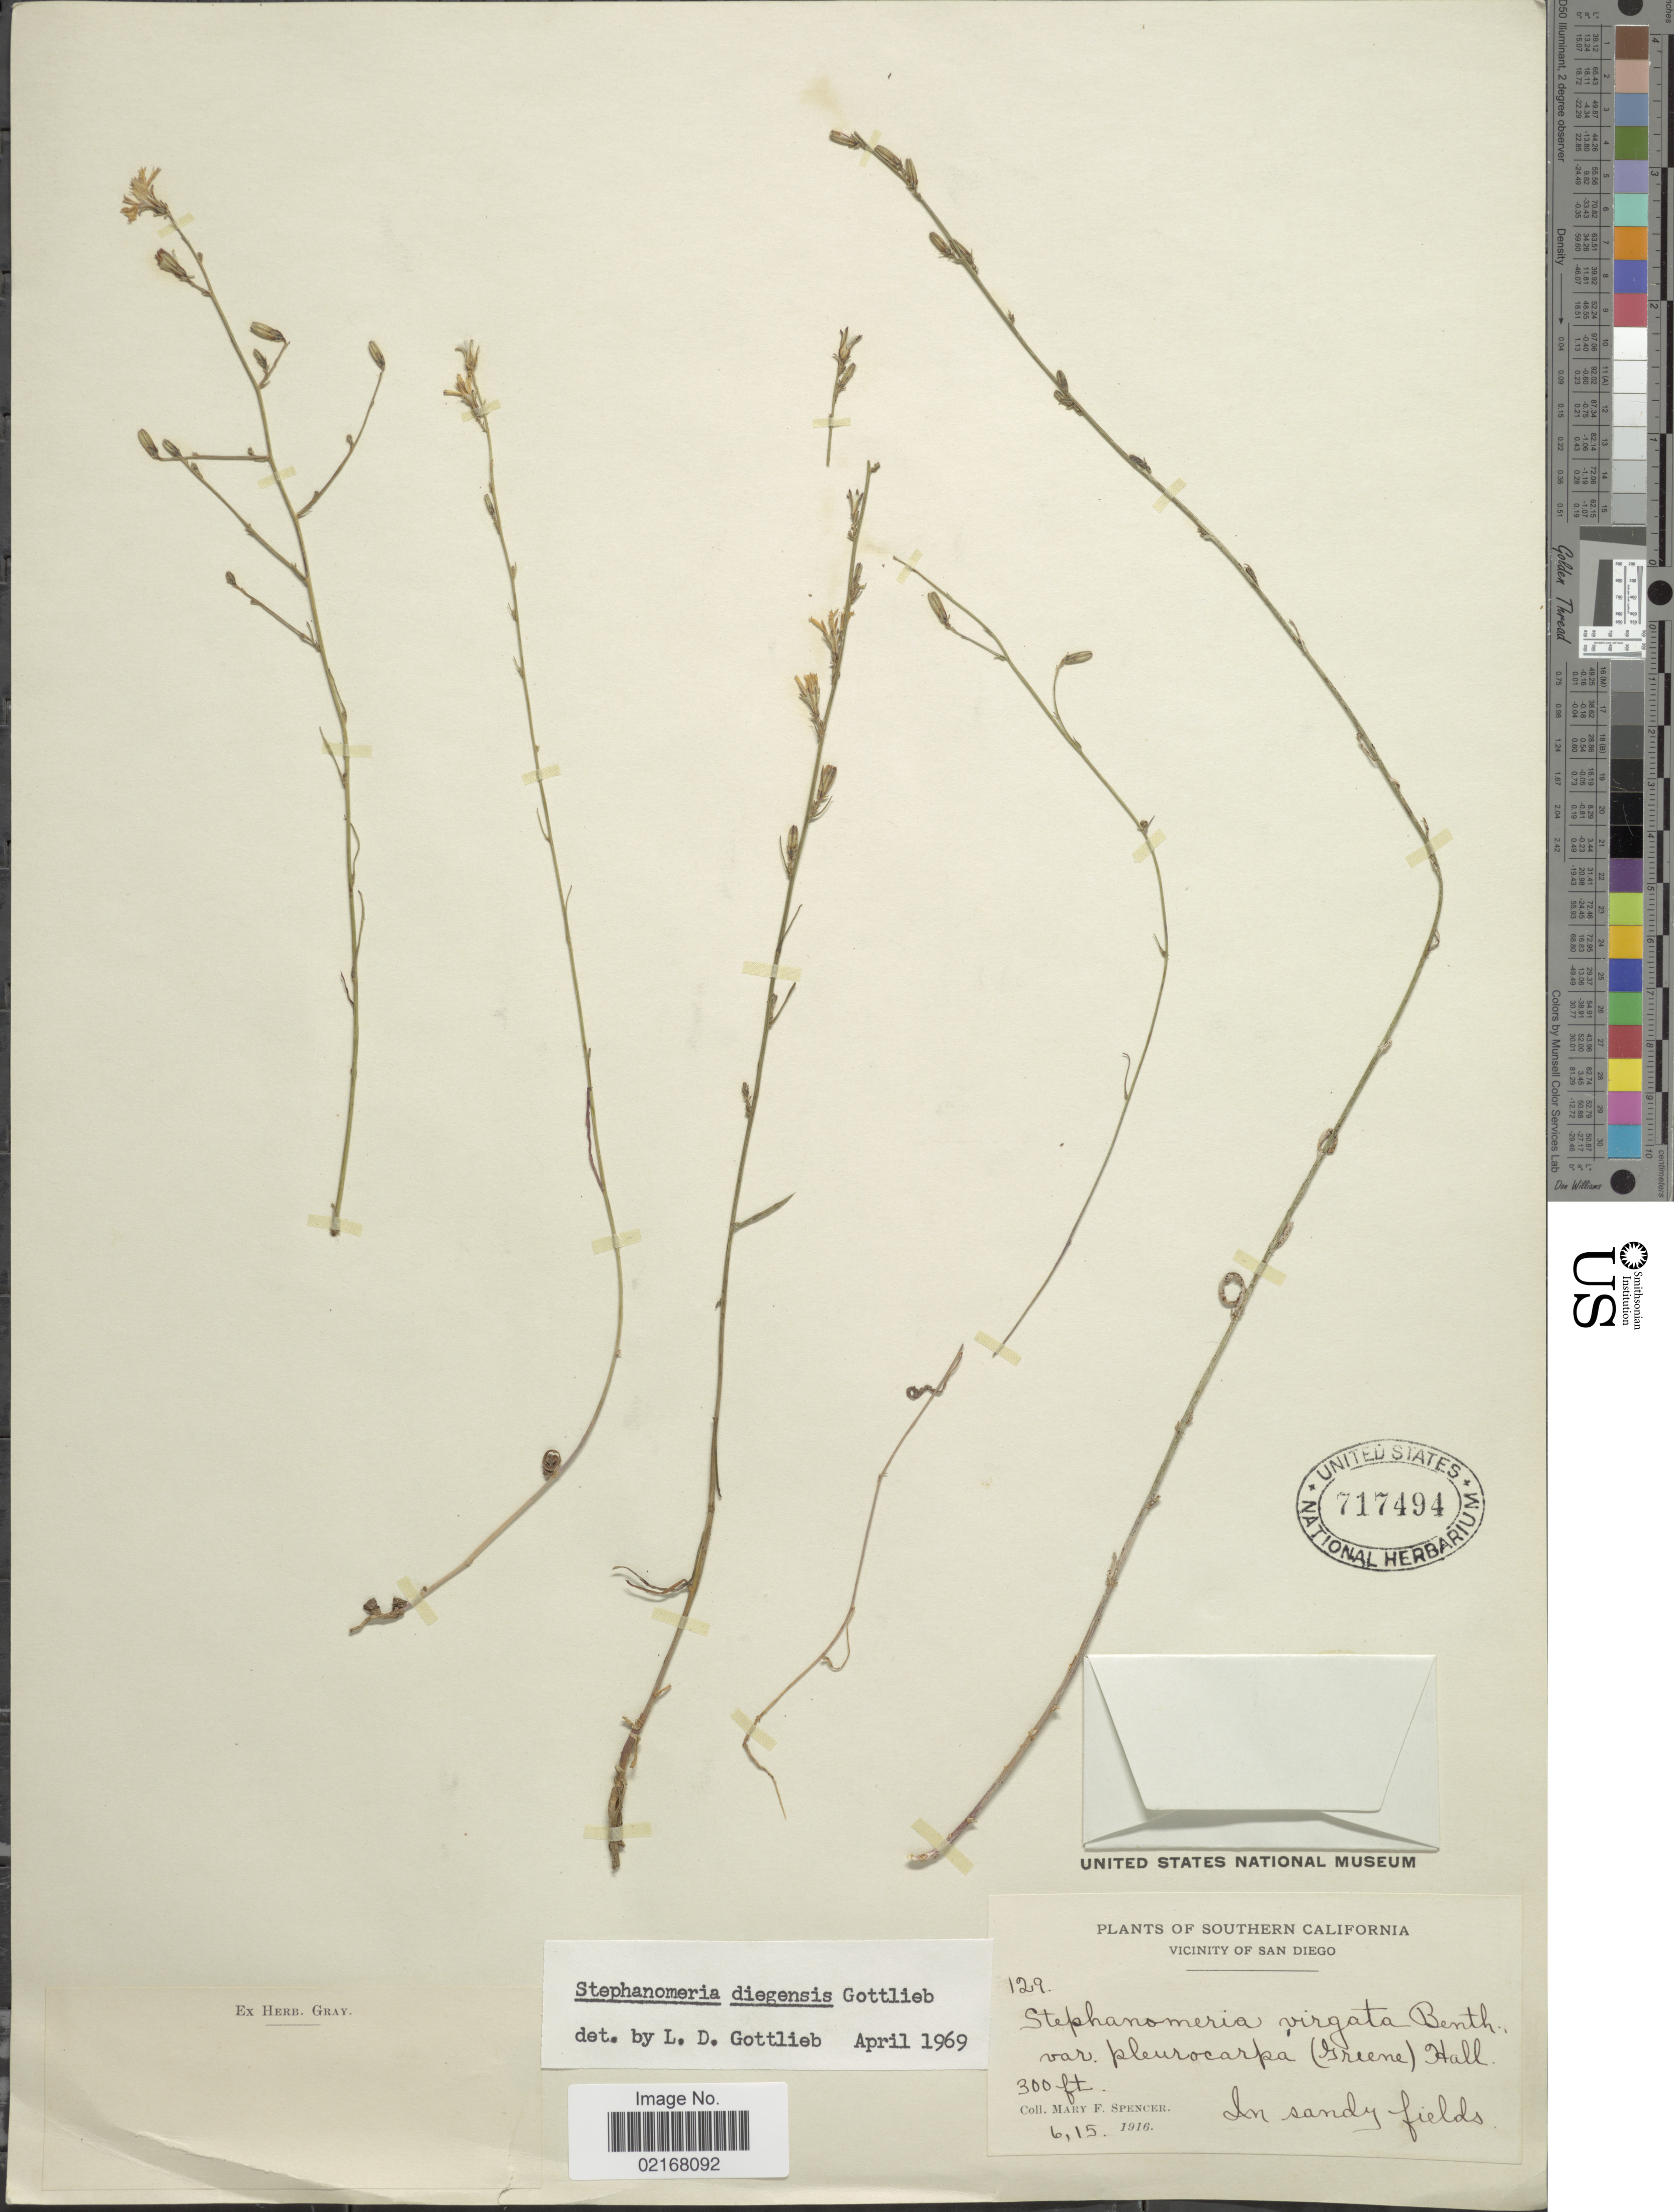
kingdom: Plantae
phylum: Tracheophyta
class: Magnoliopsida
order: Asterales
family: Asteraceae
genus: Stephanomeria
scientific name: Stephanomeria diegensis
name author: Gottlieb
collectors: M. Spencer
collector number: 129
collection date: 1916-06-15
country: United States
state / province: California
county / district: San Diego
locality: Southern California. Vicinity of San Diego. In sandy fields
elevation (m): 91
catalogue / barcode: US 717494